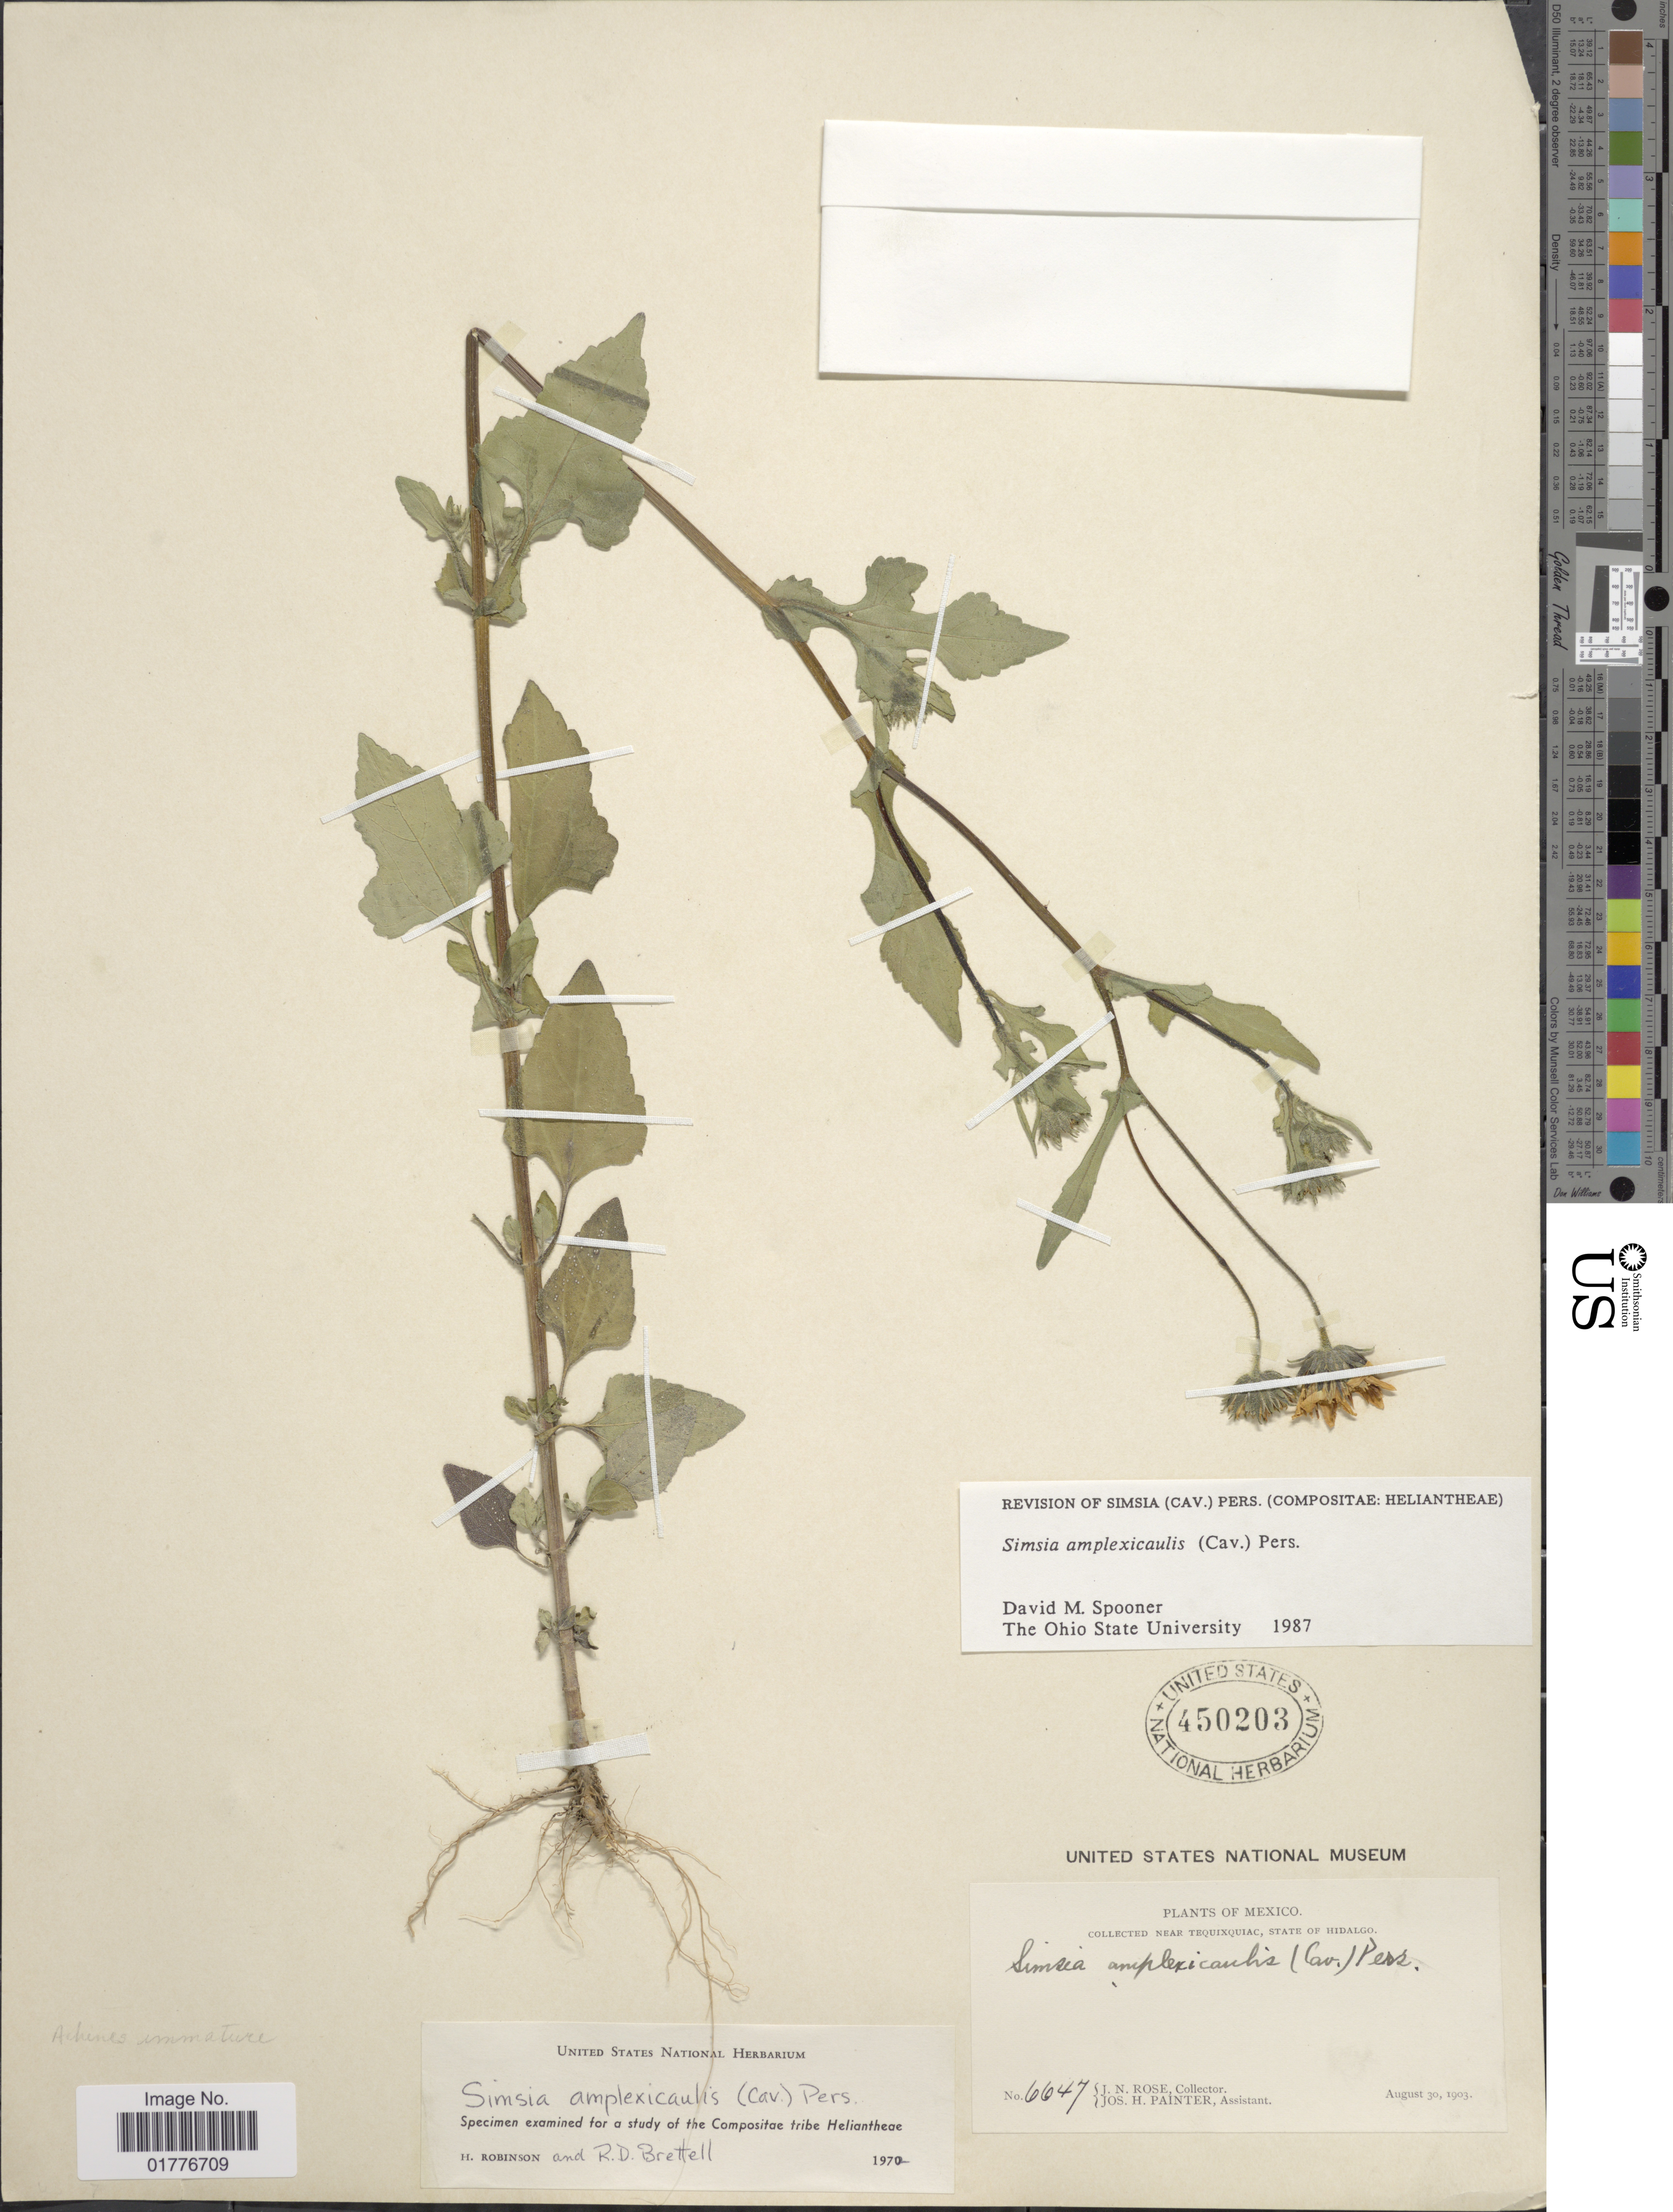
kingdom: Plantae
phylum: Tracheophyta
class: Magnoliopsida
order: Asterales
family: Asteraceae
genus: Simsia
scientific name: Simsia amplexicaulis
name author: (Cav.) Pers.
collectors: J. N. Rose & J. H. Painter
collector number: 6647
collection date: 1903-08-30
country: Mexico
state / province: Hidalgo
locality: Near Tequizuiac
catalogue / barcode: US 450203